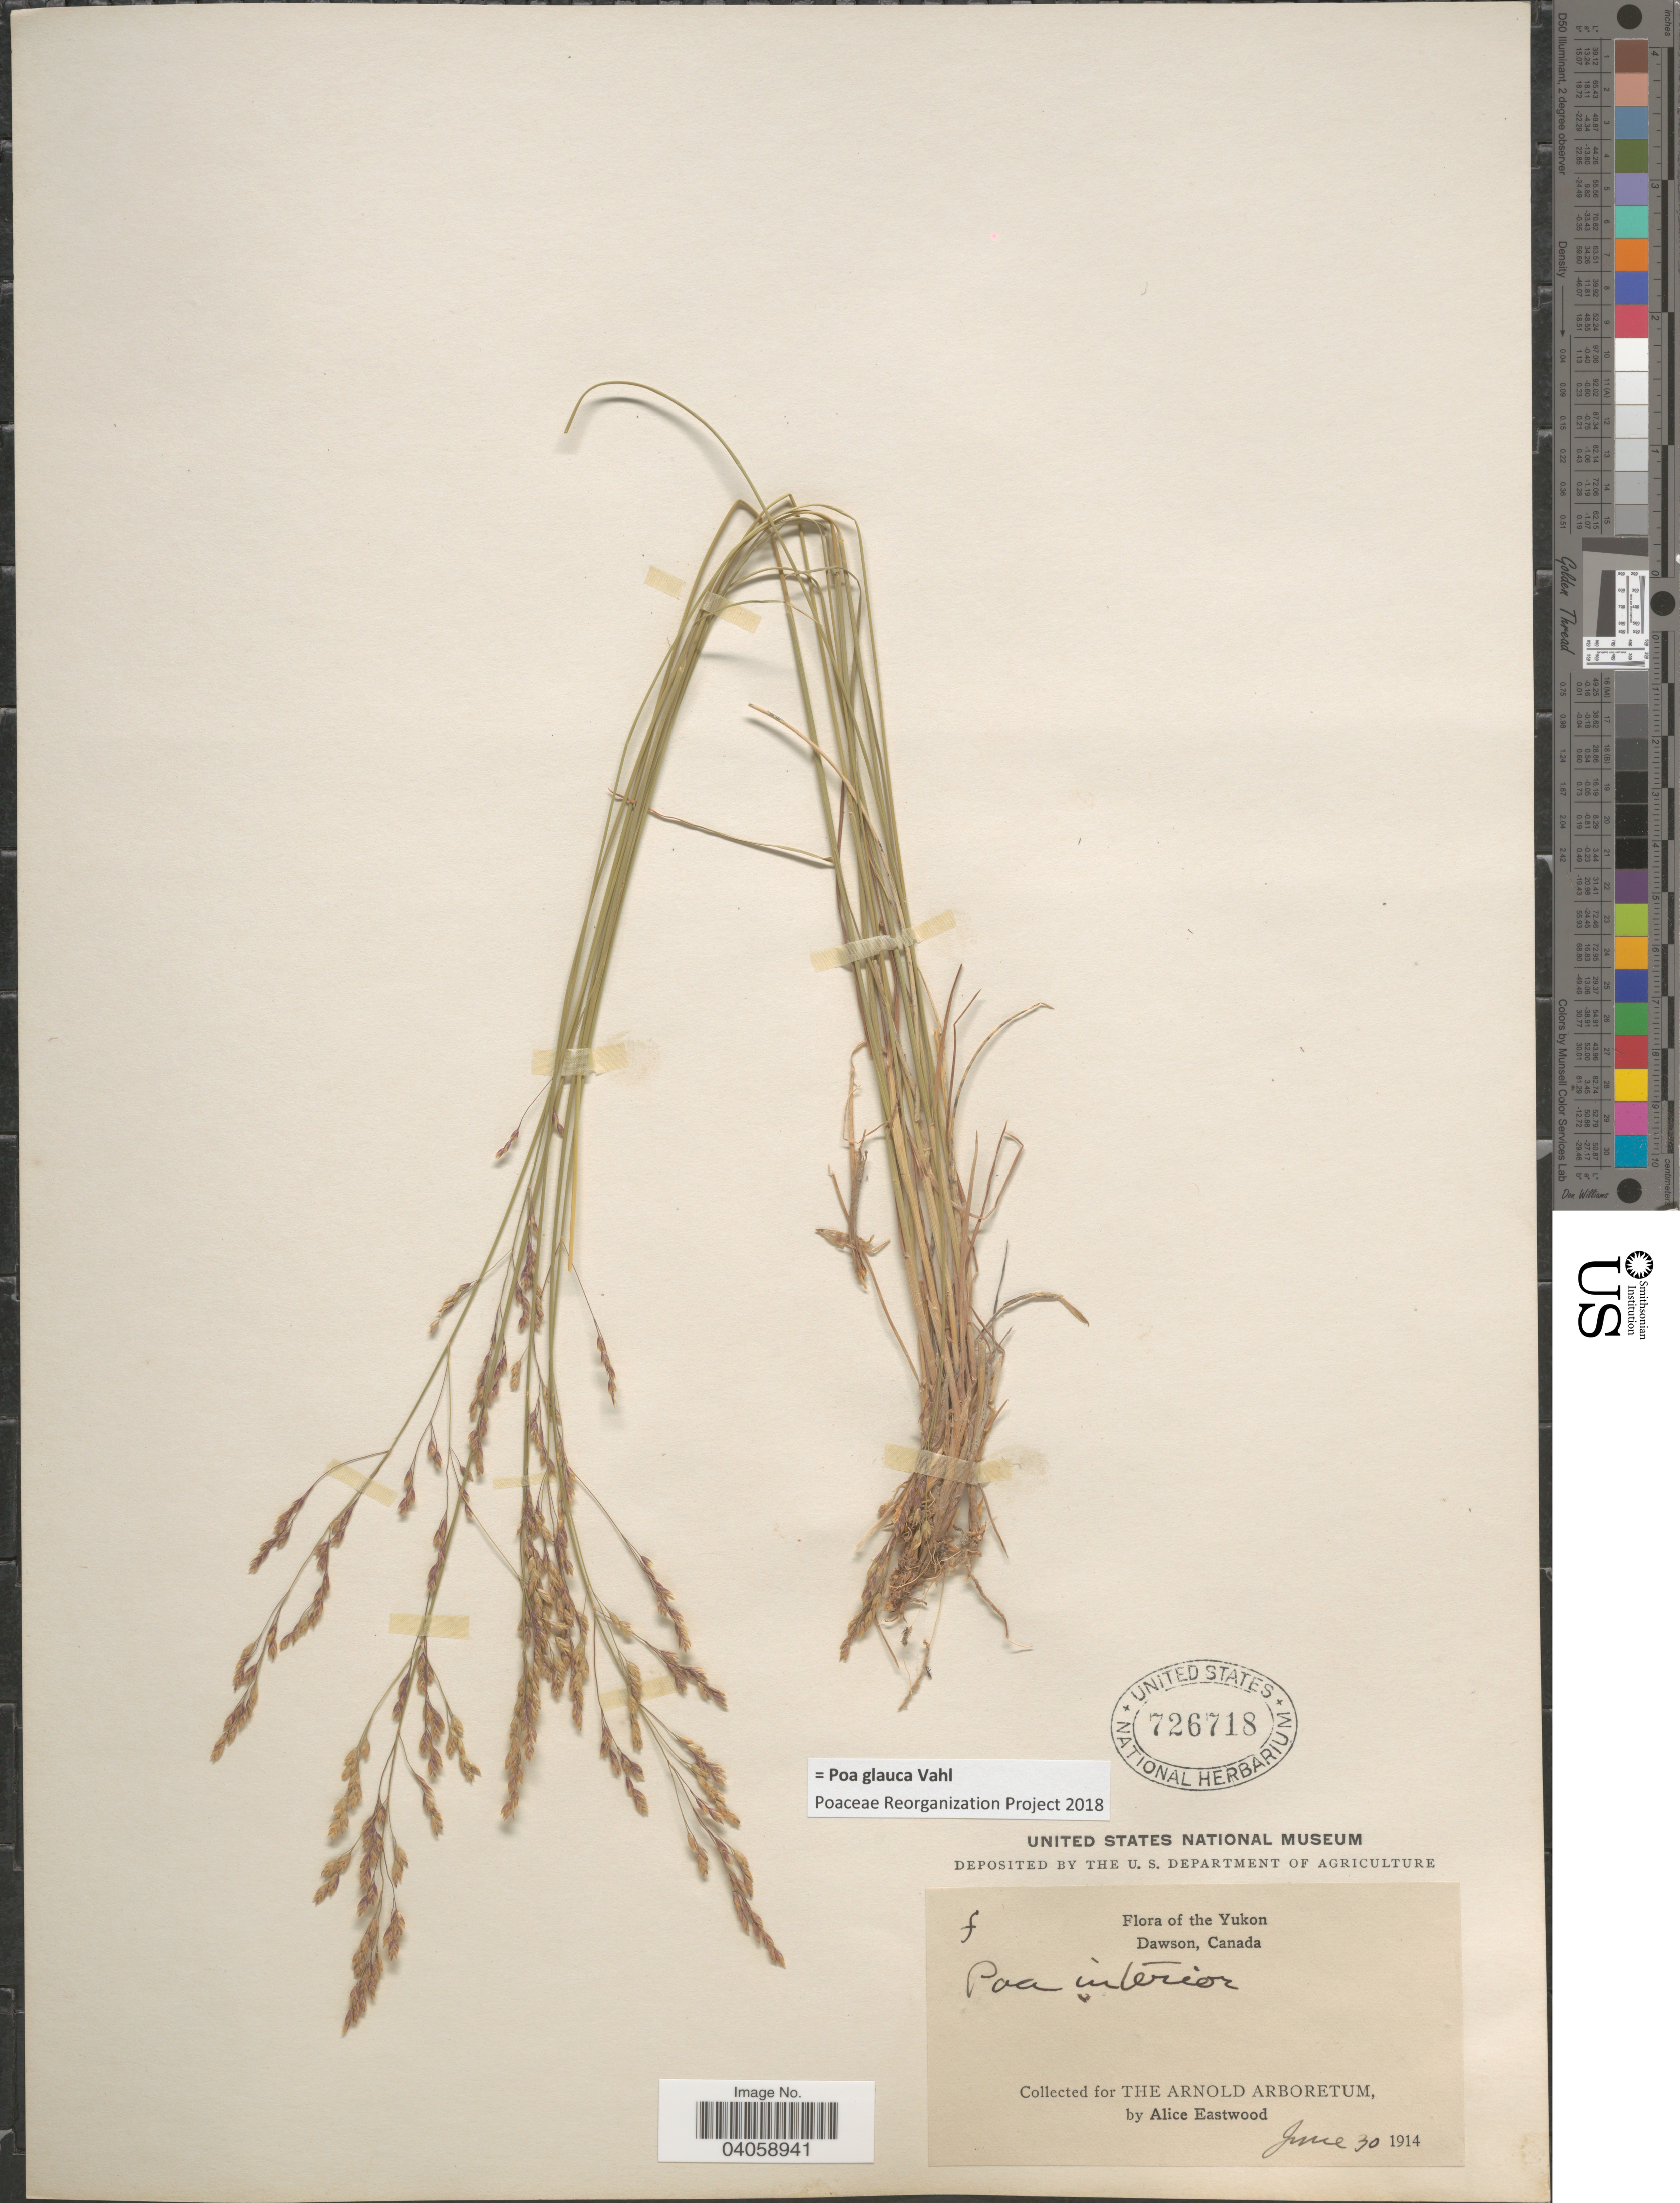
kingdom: Plantae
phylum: Tracheophyta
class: Liliopsida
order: Poales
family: Poaceae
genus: Poa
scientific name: Poa glauca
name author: Vahl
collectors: A. Eastwood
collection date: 1914-06-30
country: Canada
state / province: Yukon Territory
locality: The Yukon. Dawson.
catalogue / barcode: US 726718